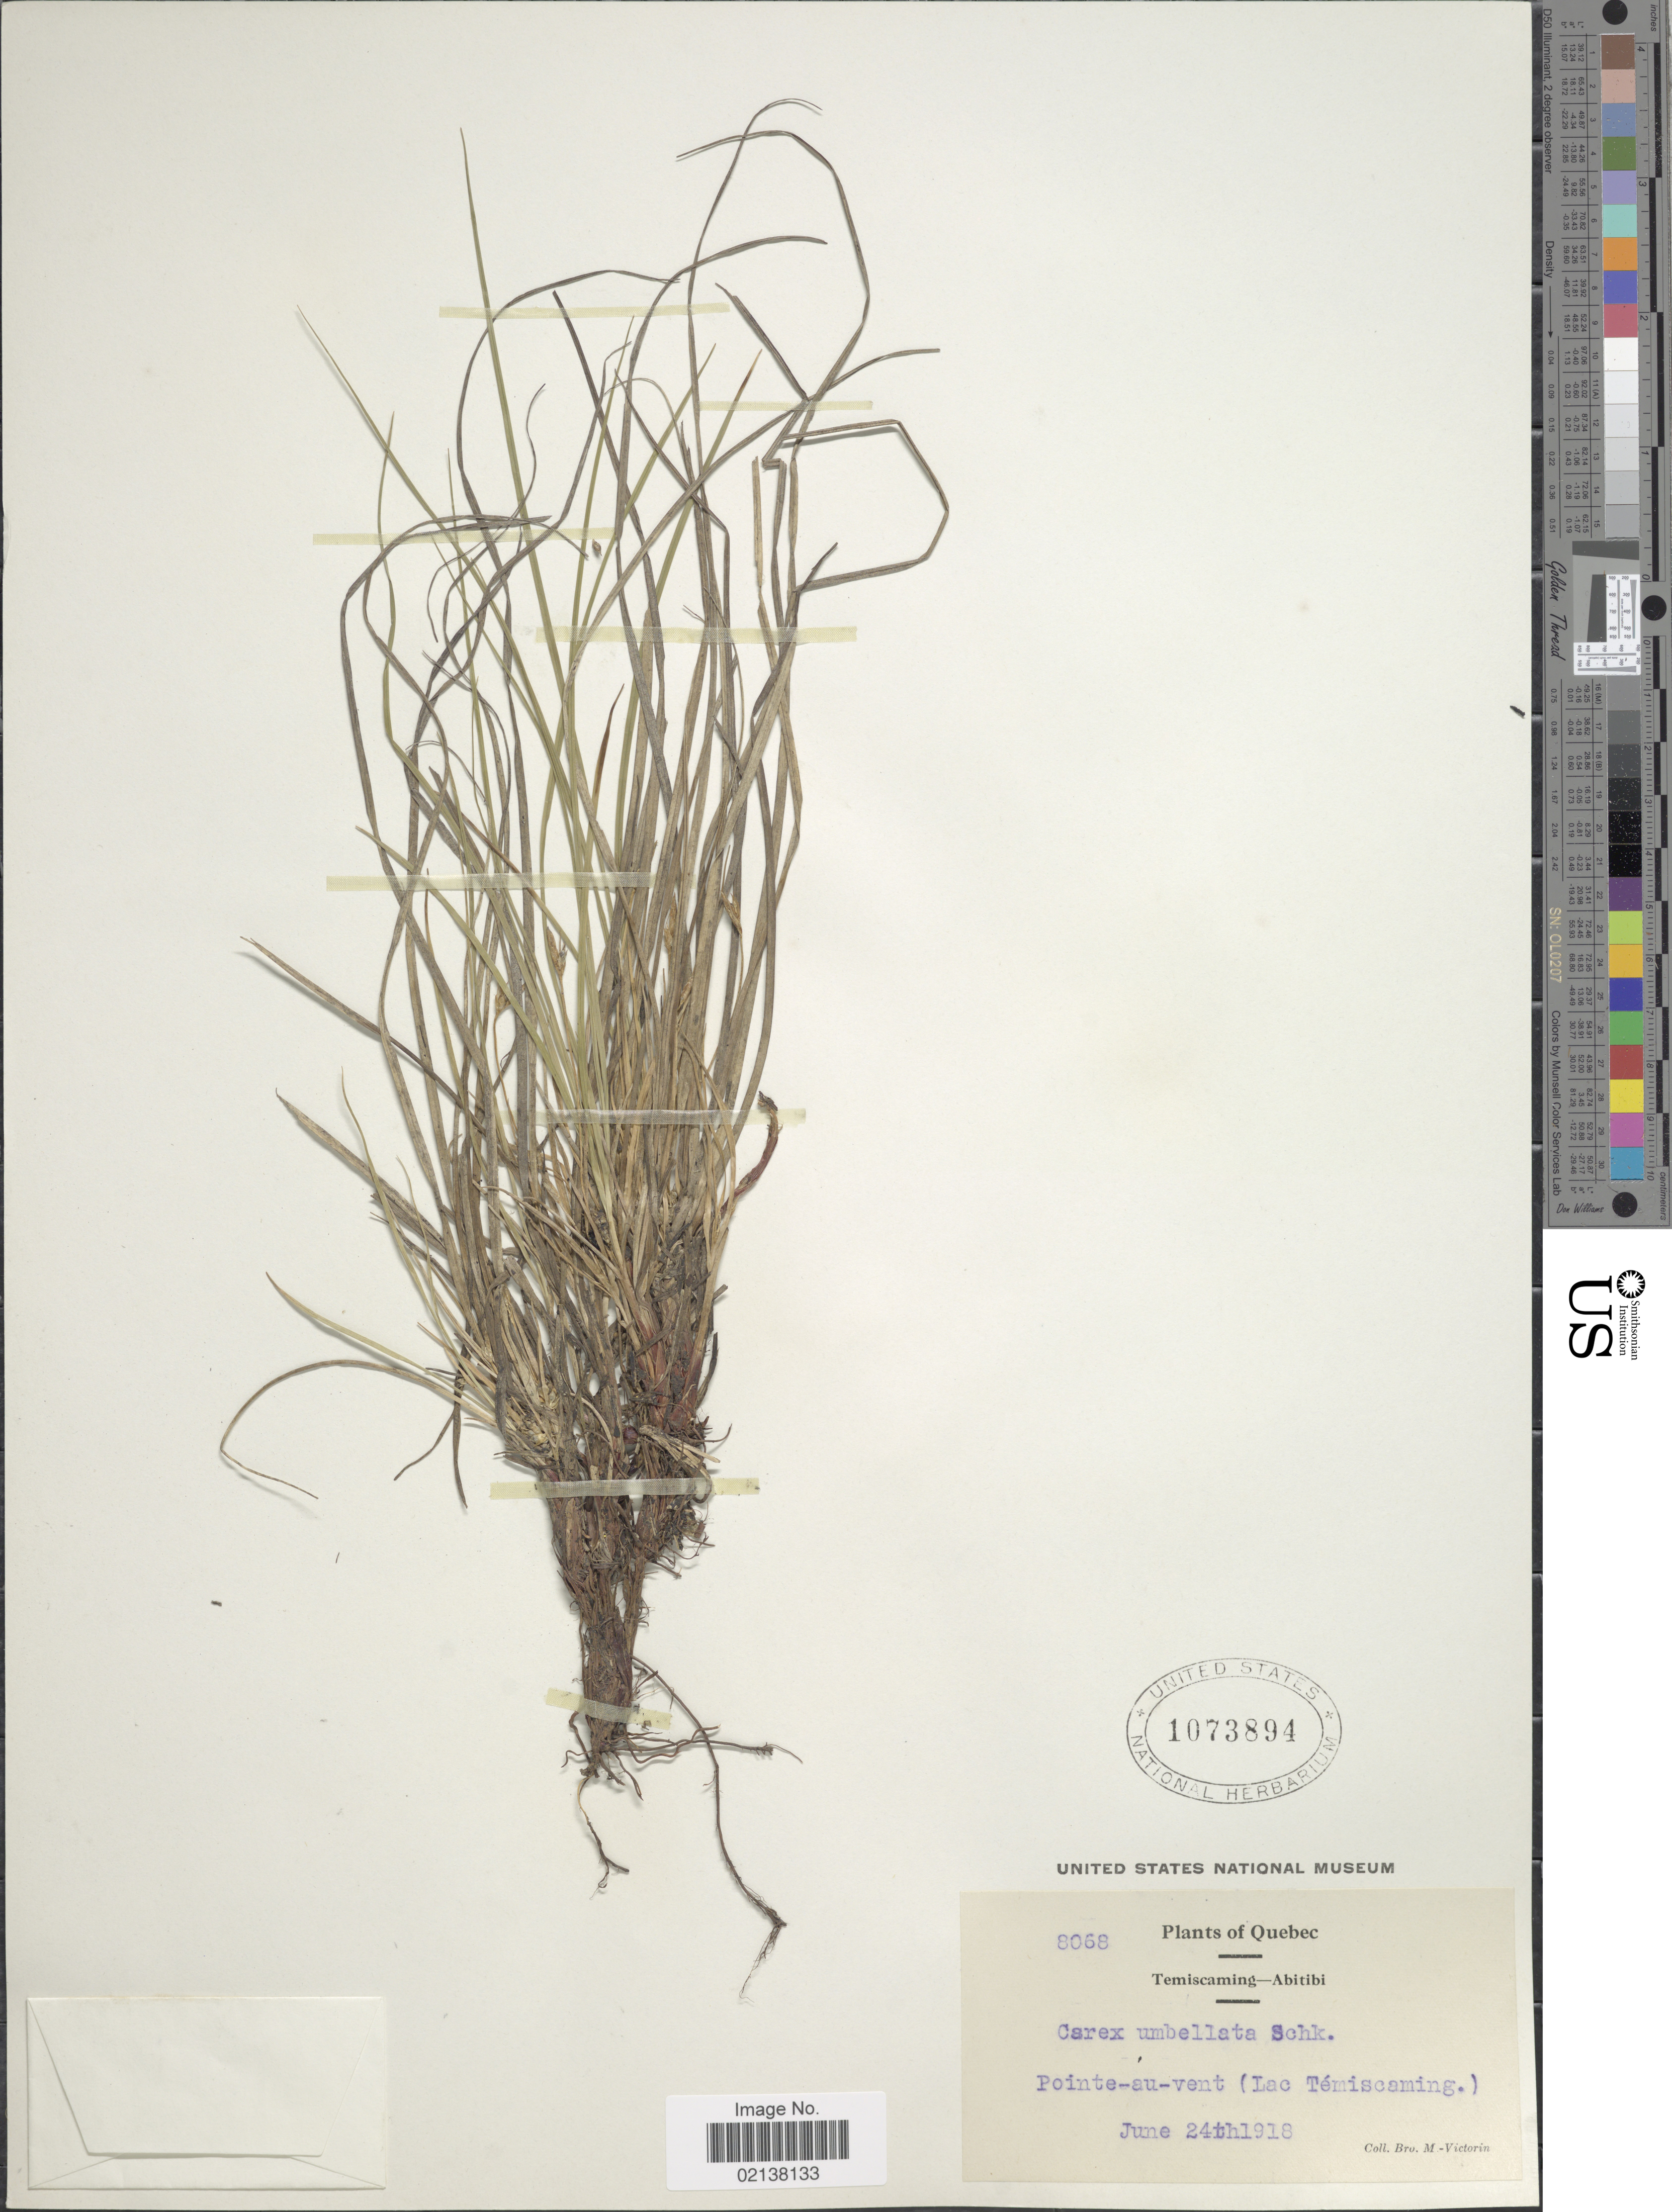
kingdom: Plantae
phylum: Tracheophyta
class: Liliopsida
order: Poales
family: Cyperaceae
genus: Carex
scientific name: Carex umbellata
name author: Schkuhr ex Willd.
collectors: Fr. Marie-Victorin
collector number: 8068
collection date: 1918-06-24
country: Canada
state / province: Quebec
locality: Pointe-au-vent (Lac Temiscaming.)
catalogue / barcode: US 1073894